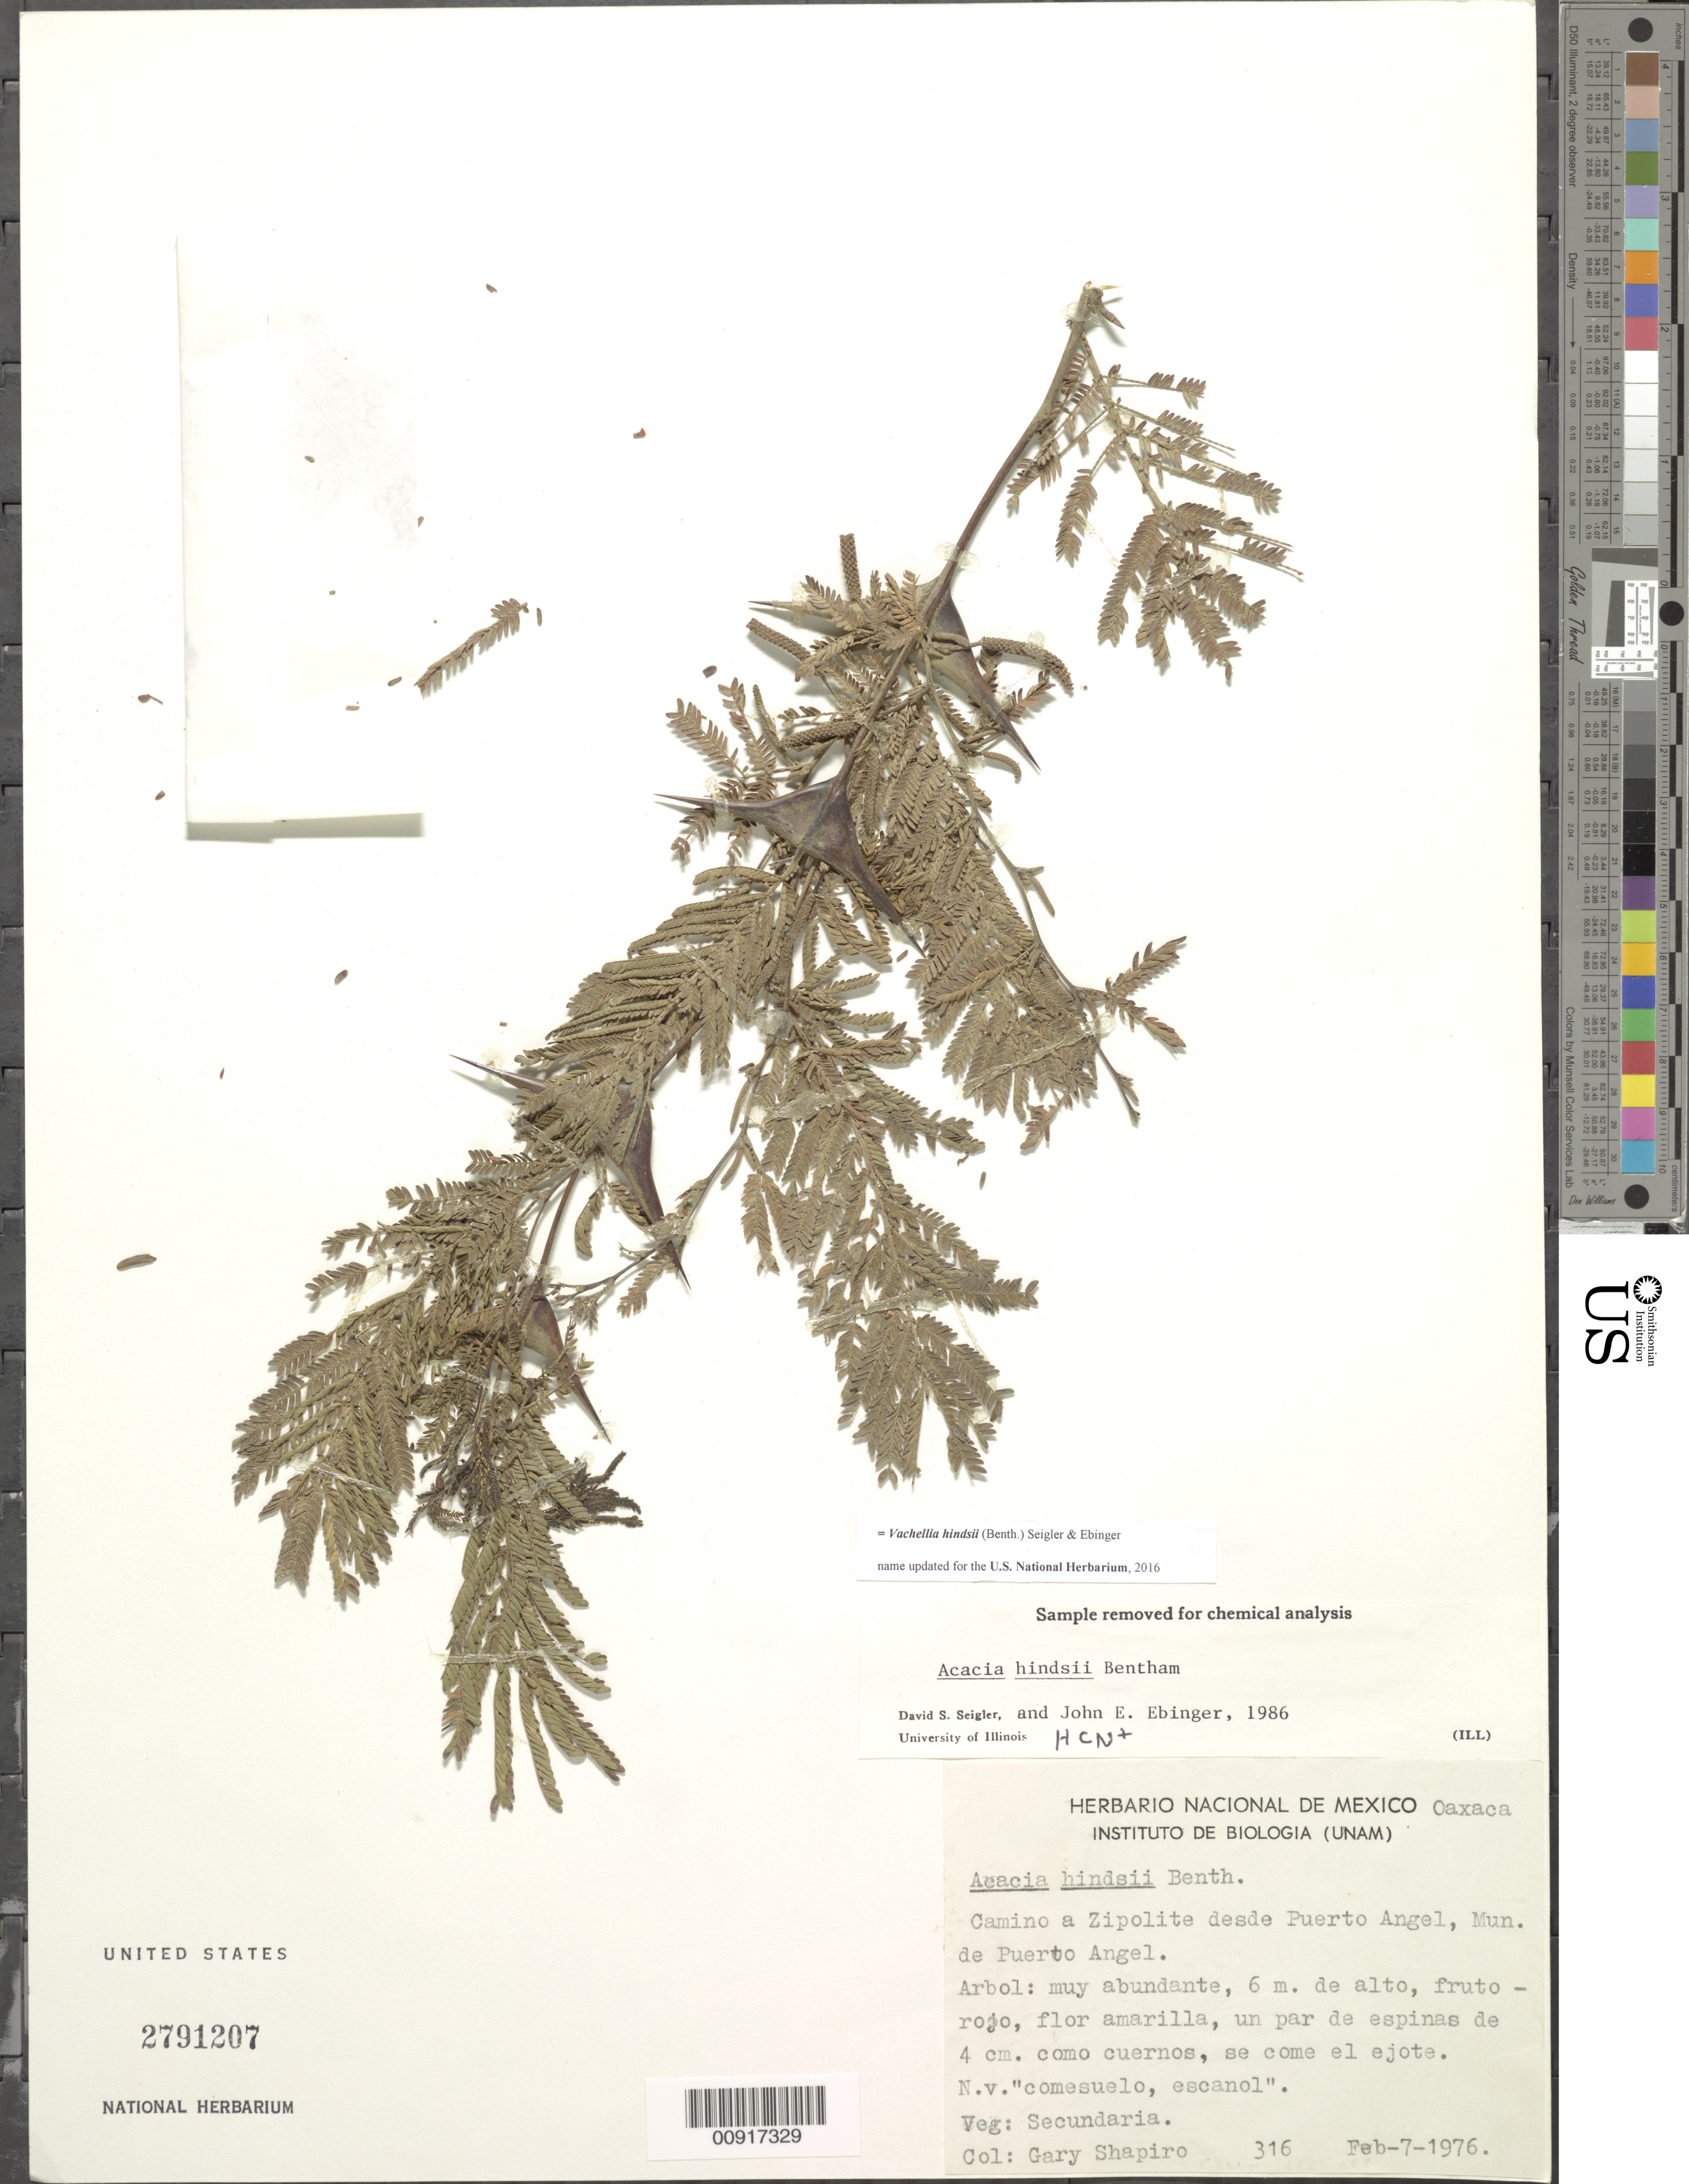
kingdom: Plantae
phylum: Tracheophyta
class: Magnoliopsida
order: Fabales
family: Fabaceae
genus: Vachellia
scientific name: Vachellia hindsii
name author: (Benth.) Seigler & Ebinger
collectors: G. Shapiro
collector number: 316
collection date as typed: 07 Feb 1976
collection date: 1976-02-07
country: Mexico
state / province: Oaxaca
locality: Camino a Zipolite desde Puerto Angel, Mun. Puerto Angel, Oaxaca.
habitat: Veg. Secundaria.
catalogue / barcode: US 2791207